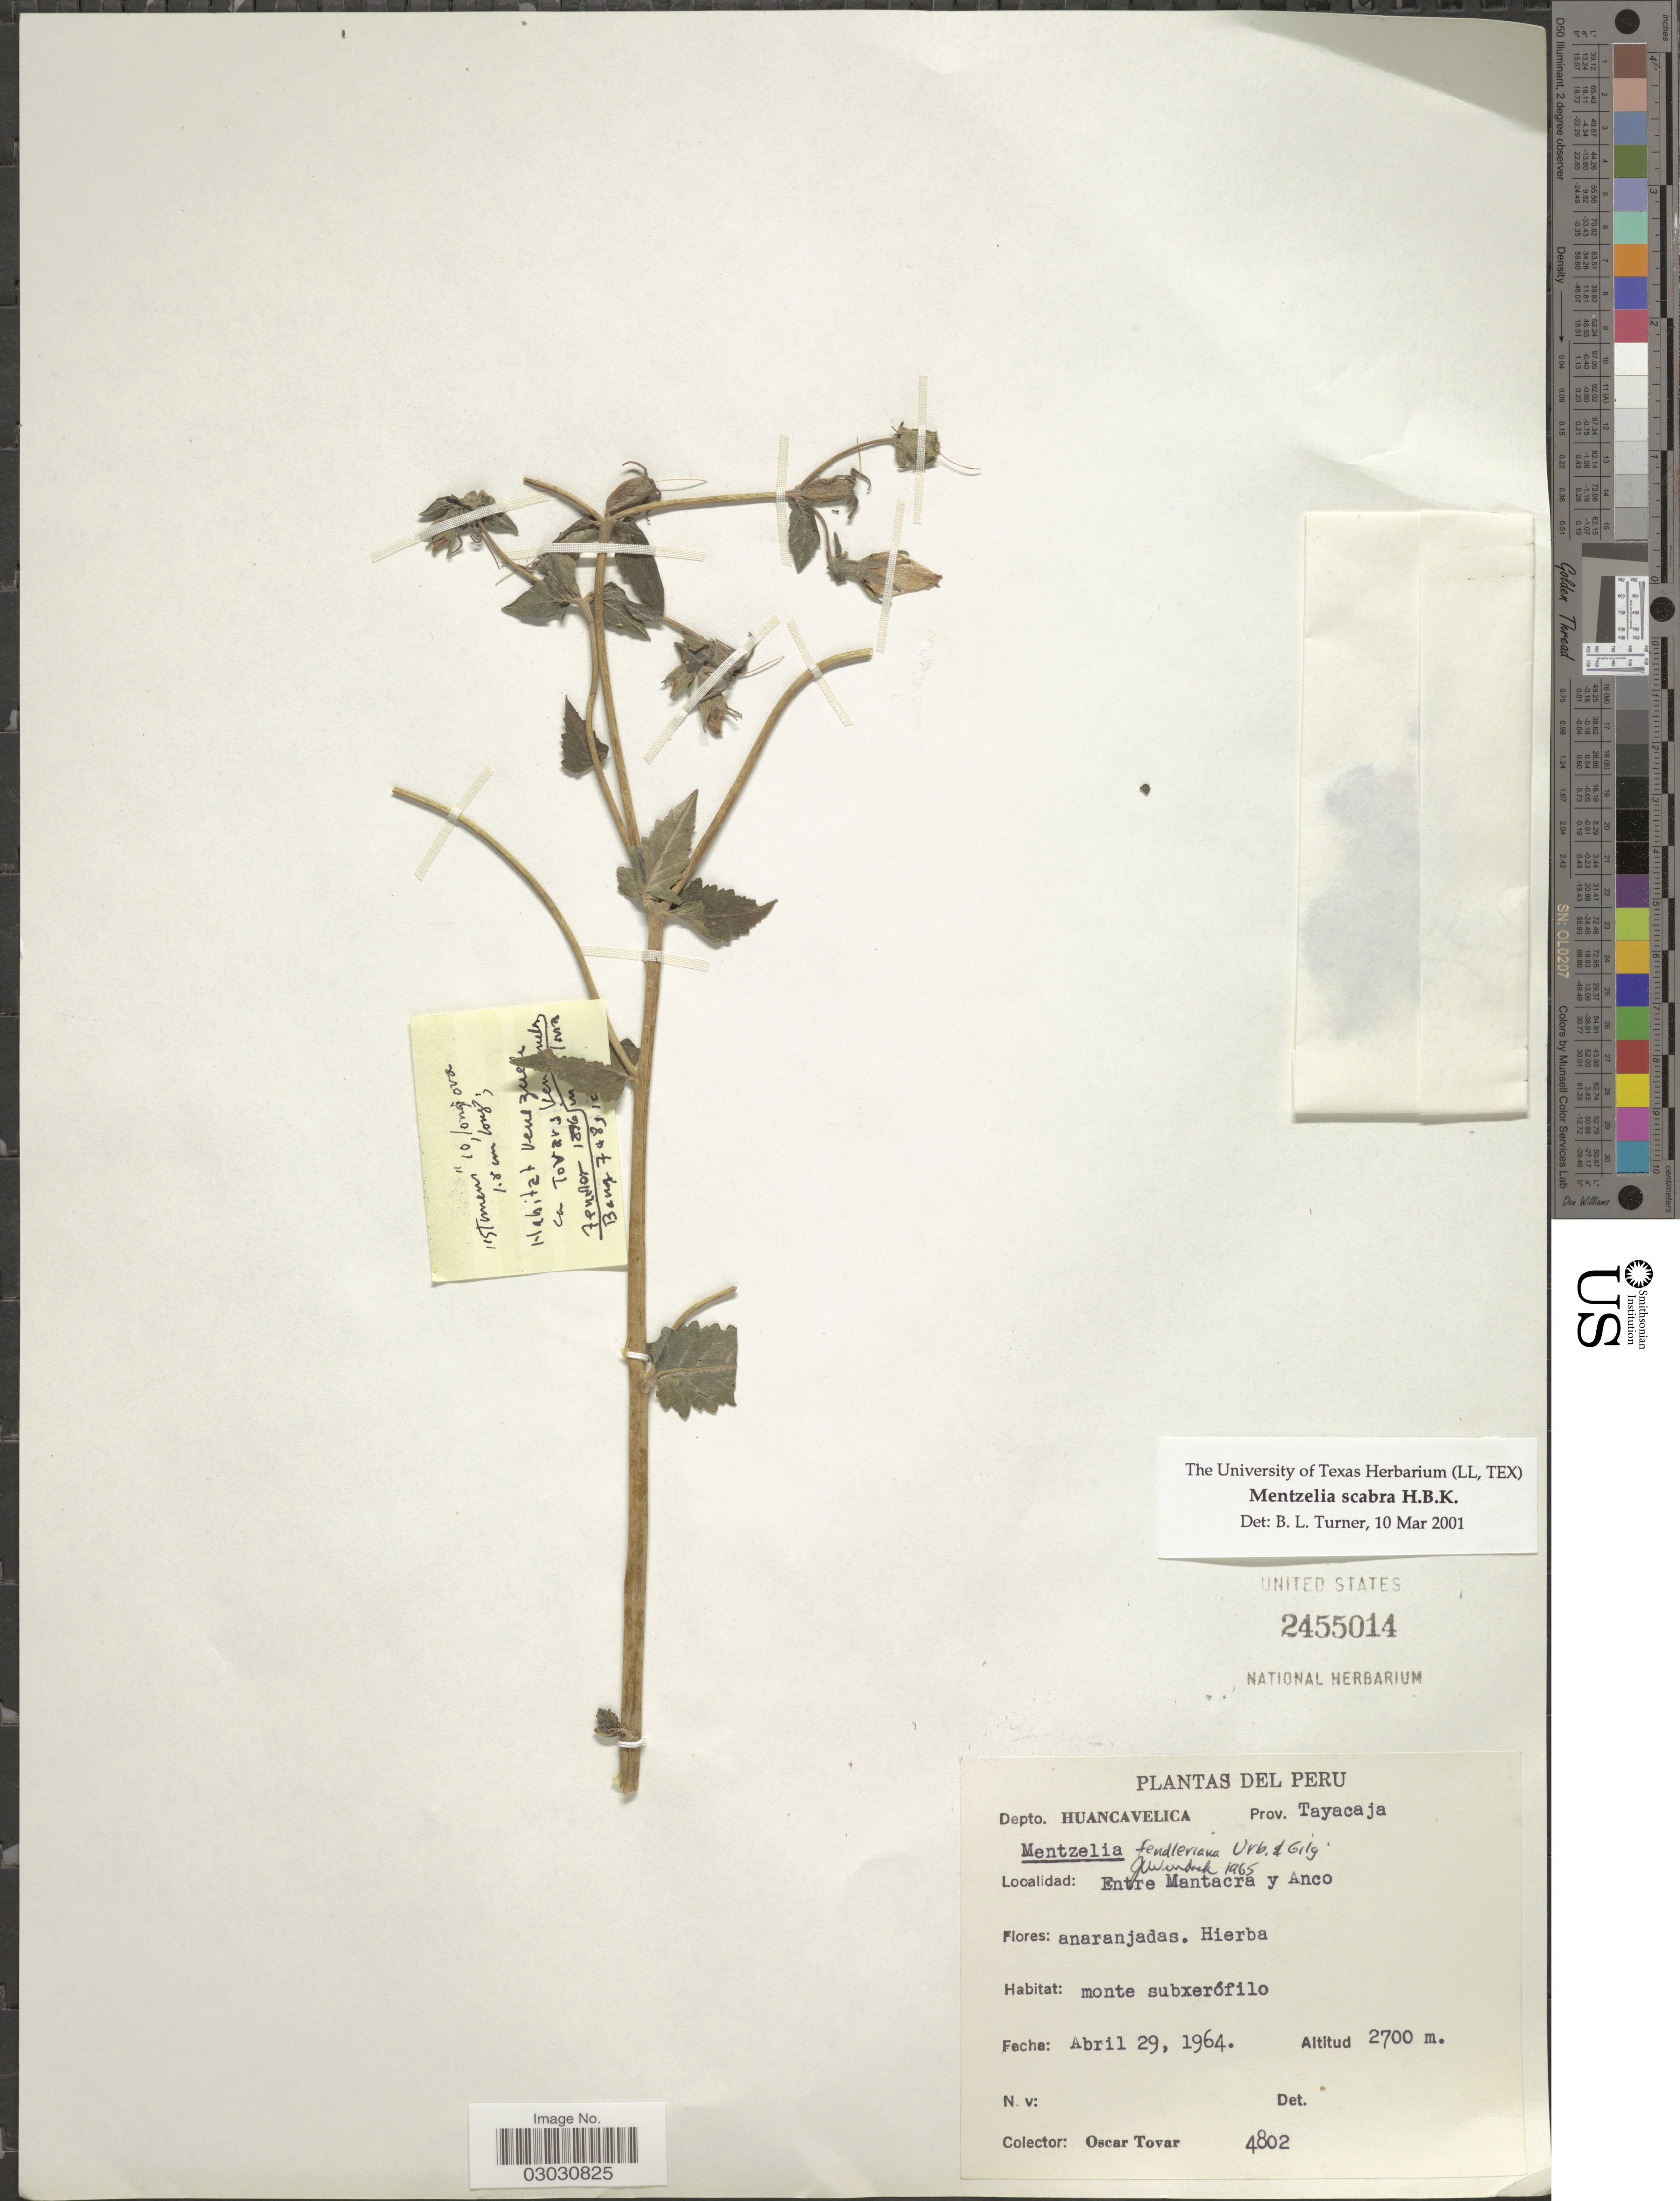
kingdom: Plantae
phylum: Tracheophyta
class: Magnoliopsida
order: Cornales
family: Loasaceae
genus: Mentzelia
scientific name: Mentzelia scabra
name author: Kunth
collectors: Ó. Tovar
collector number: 4802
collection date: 1964-04-29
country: Peru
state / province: Huancavelica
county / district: Tayacaja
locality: Prov. Tayacaja. Entre Mantacra y Anco.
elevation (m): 2700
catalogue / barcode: US 2455014